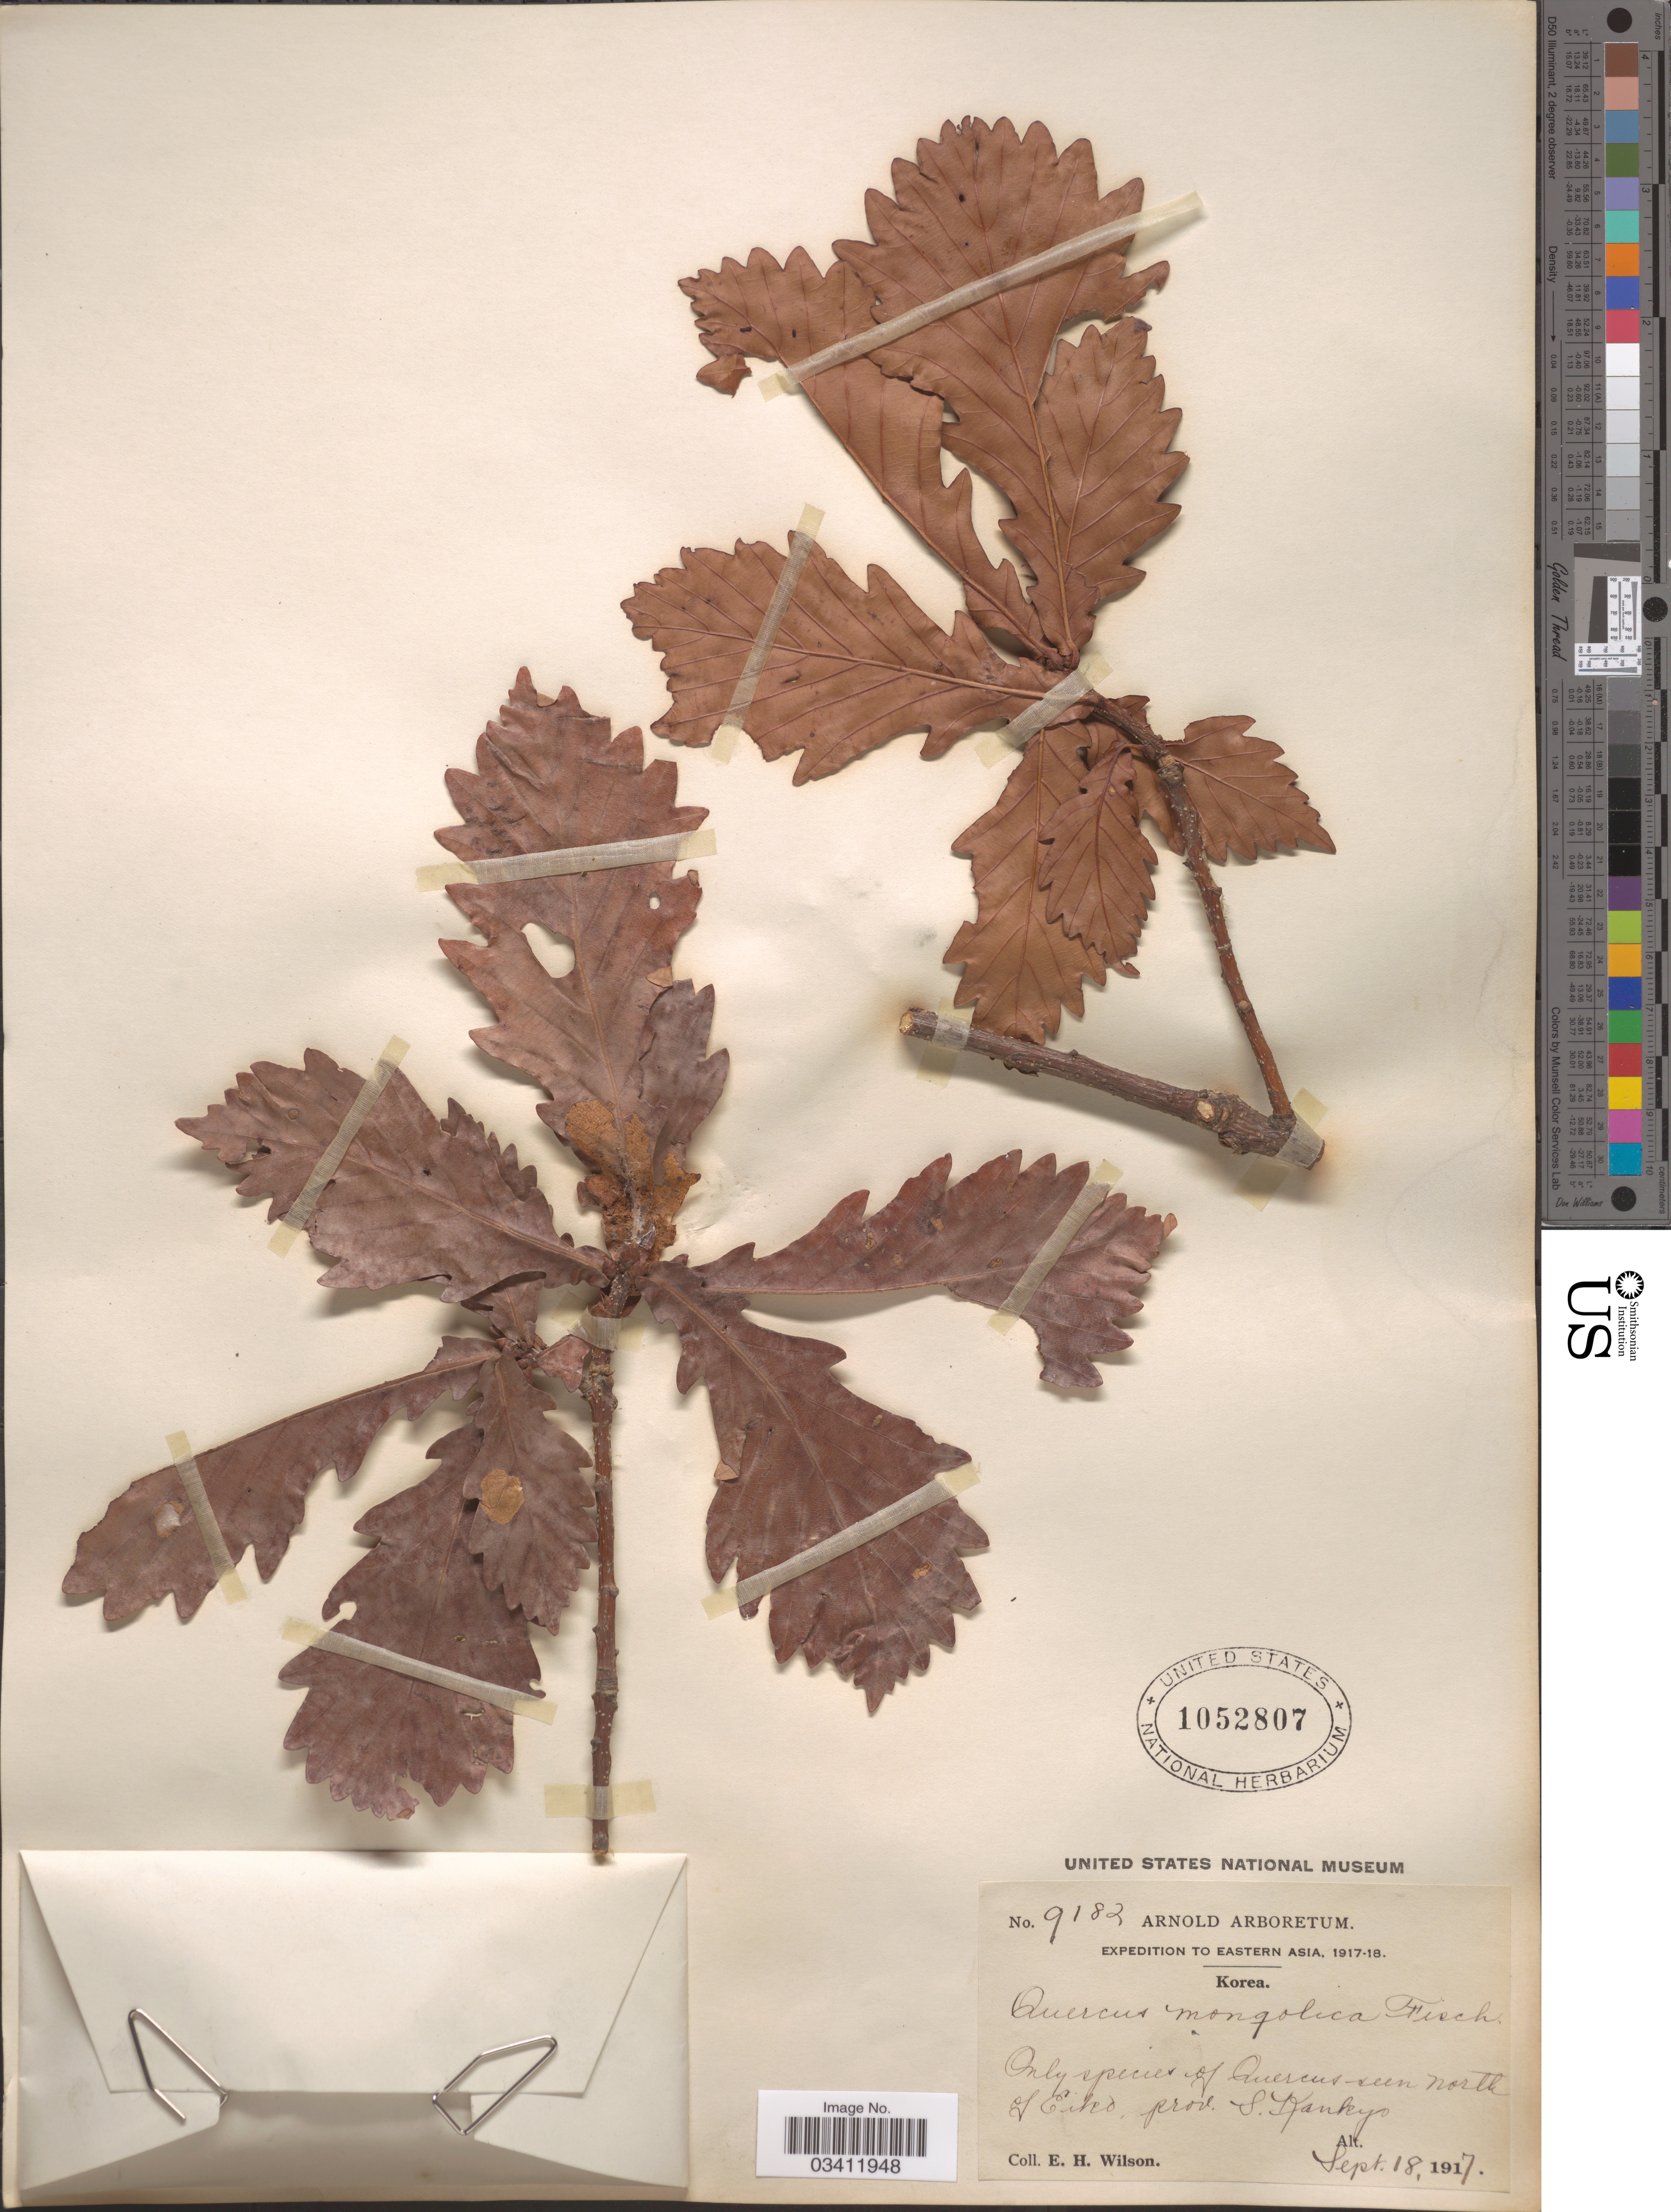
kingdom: Plantae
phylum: Tracheophyta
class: Magnoliopsida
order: Fagales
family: Fagaceae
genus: Quercus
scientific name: Quercus mongolica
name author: Fisch. ex Ledeb.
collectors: E. Wilson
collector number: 9182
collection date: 1917-09-18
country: North Korea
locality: North of Eiko, prov. S. Kankyo.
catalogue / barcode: US 1052807